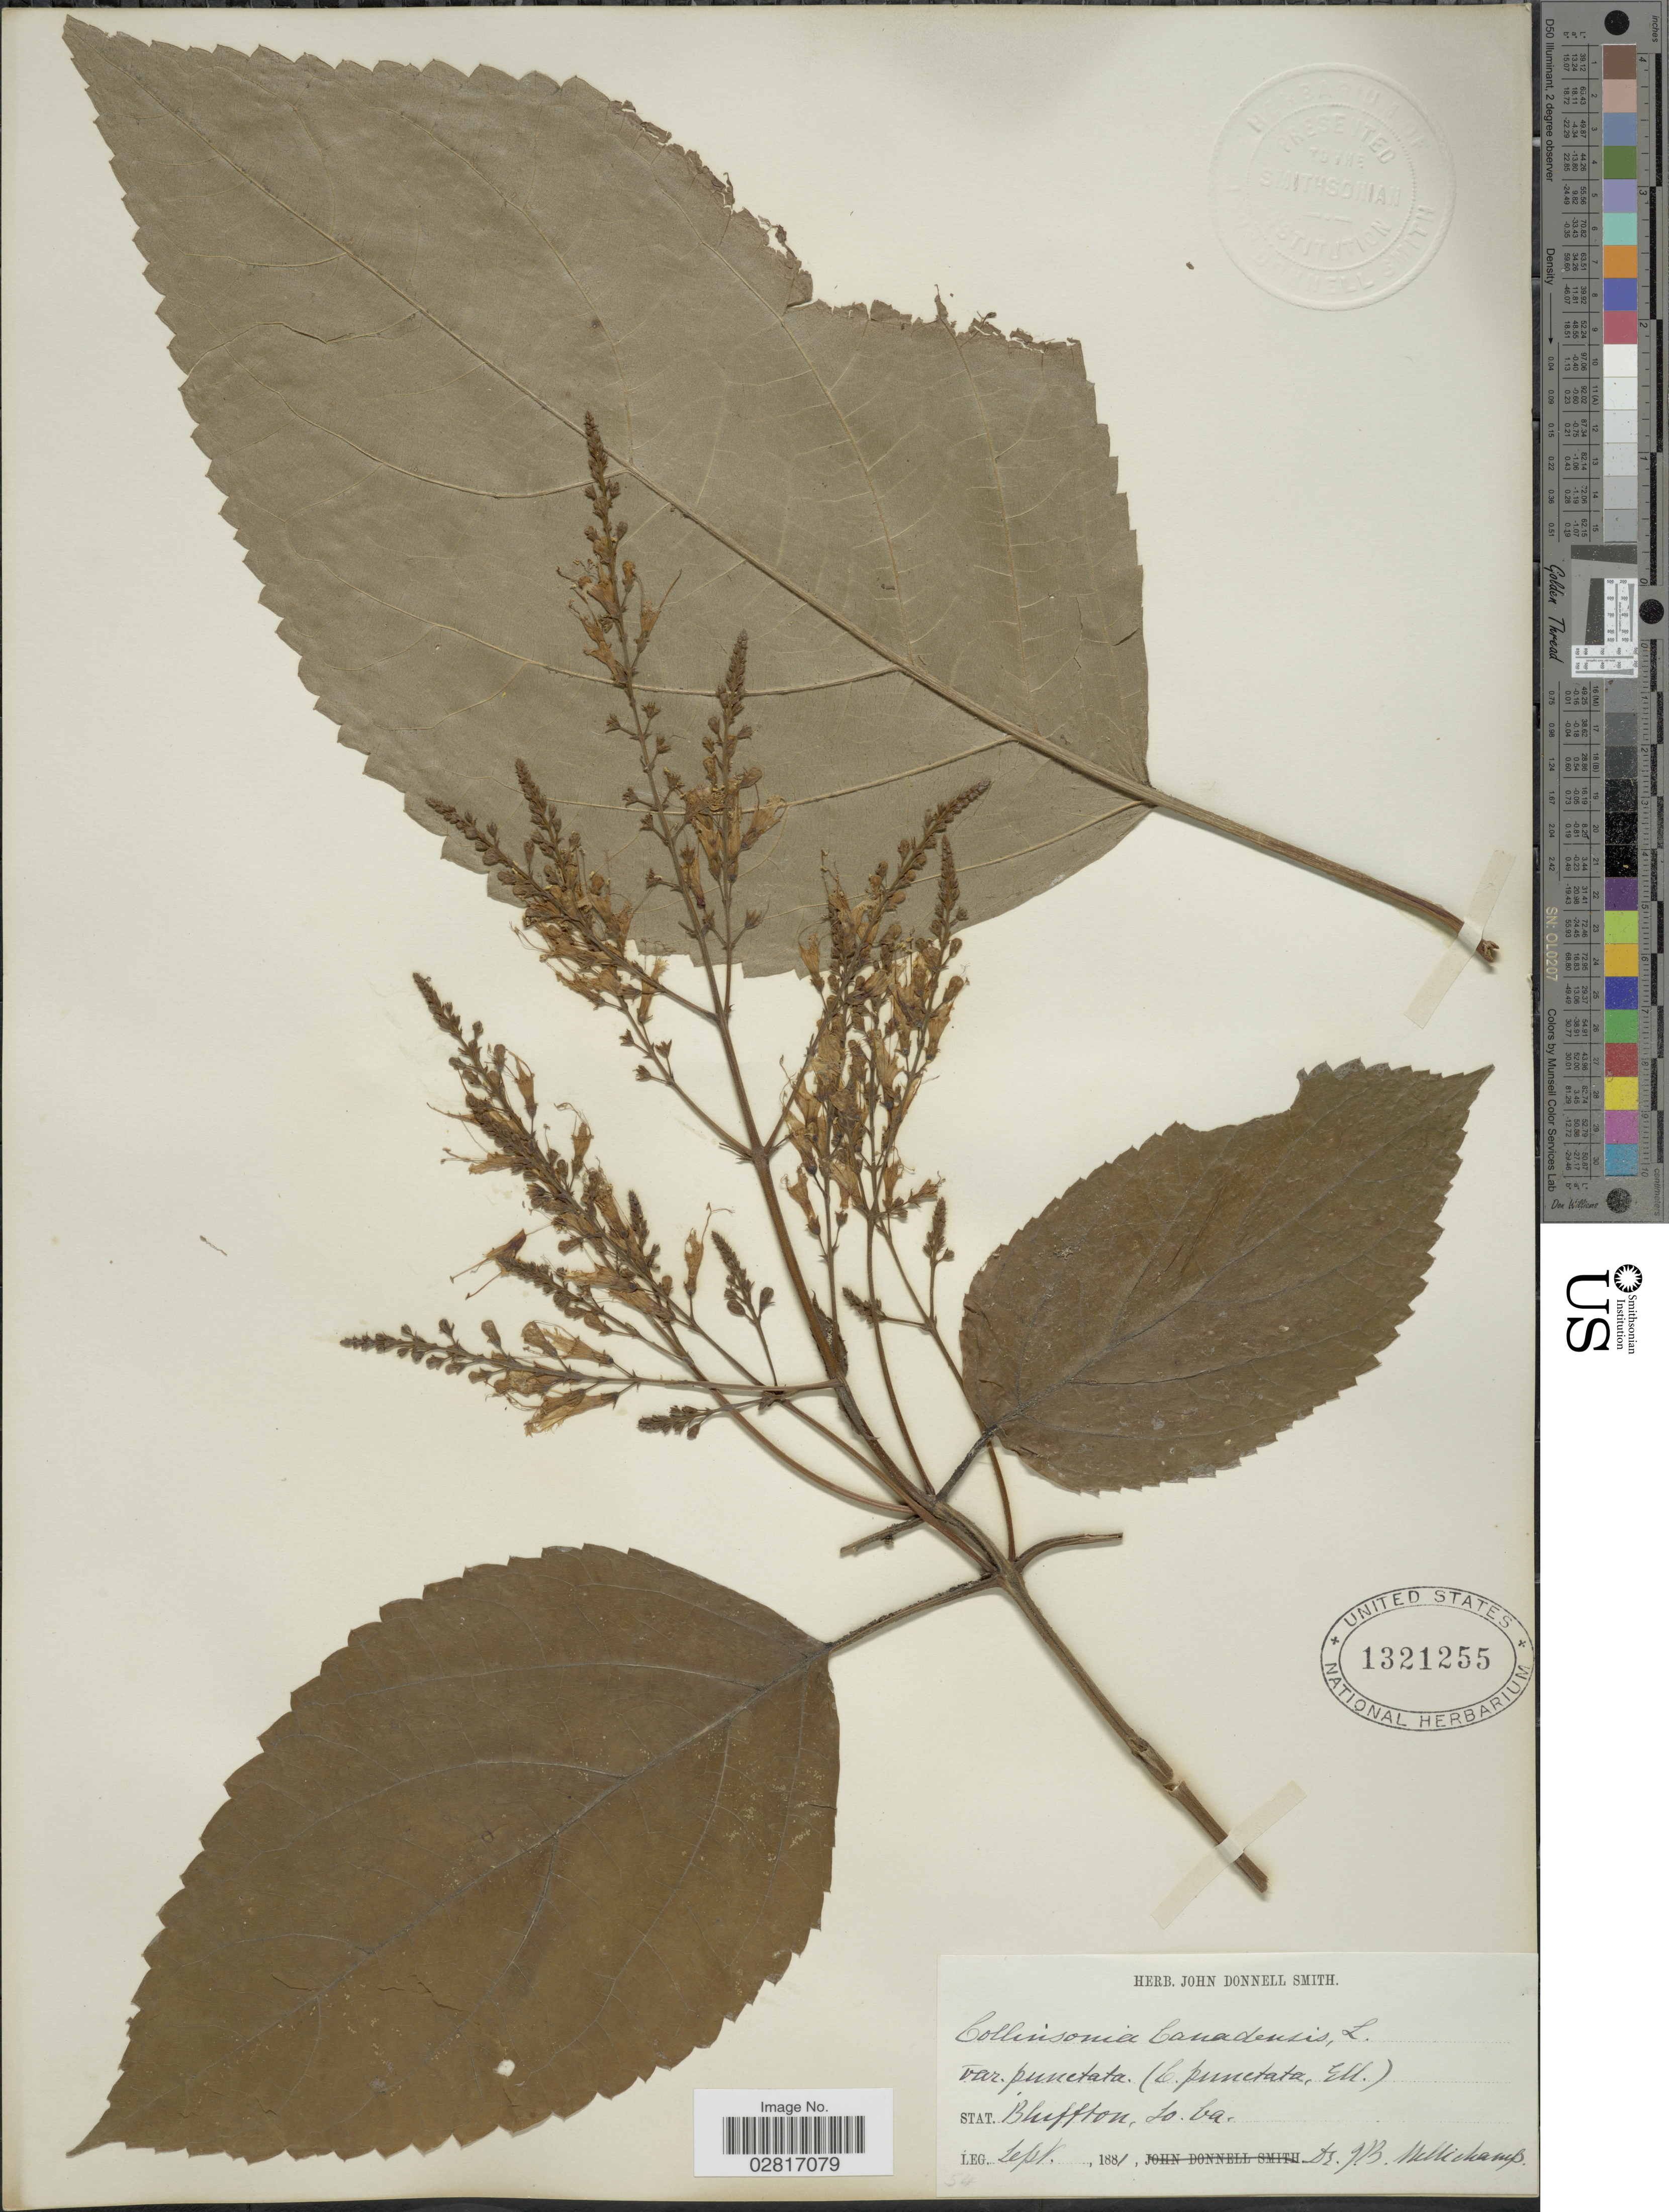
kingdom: Plantae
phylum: Tracheophyta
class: Magnoliopsida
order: Lamiales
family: Lamiaceae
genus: Collinsonia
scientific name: Collinsonia canadensis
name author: L.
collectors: B. Mellichamp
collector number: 54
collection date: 1881-09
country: United States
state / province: South Carolina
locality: Stat. Bluffton,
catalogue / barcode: US 1321255